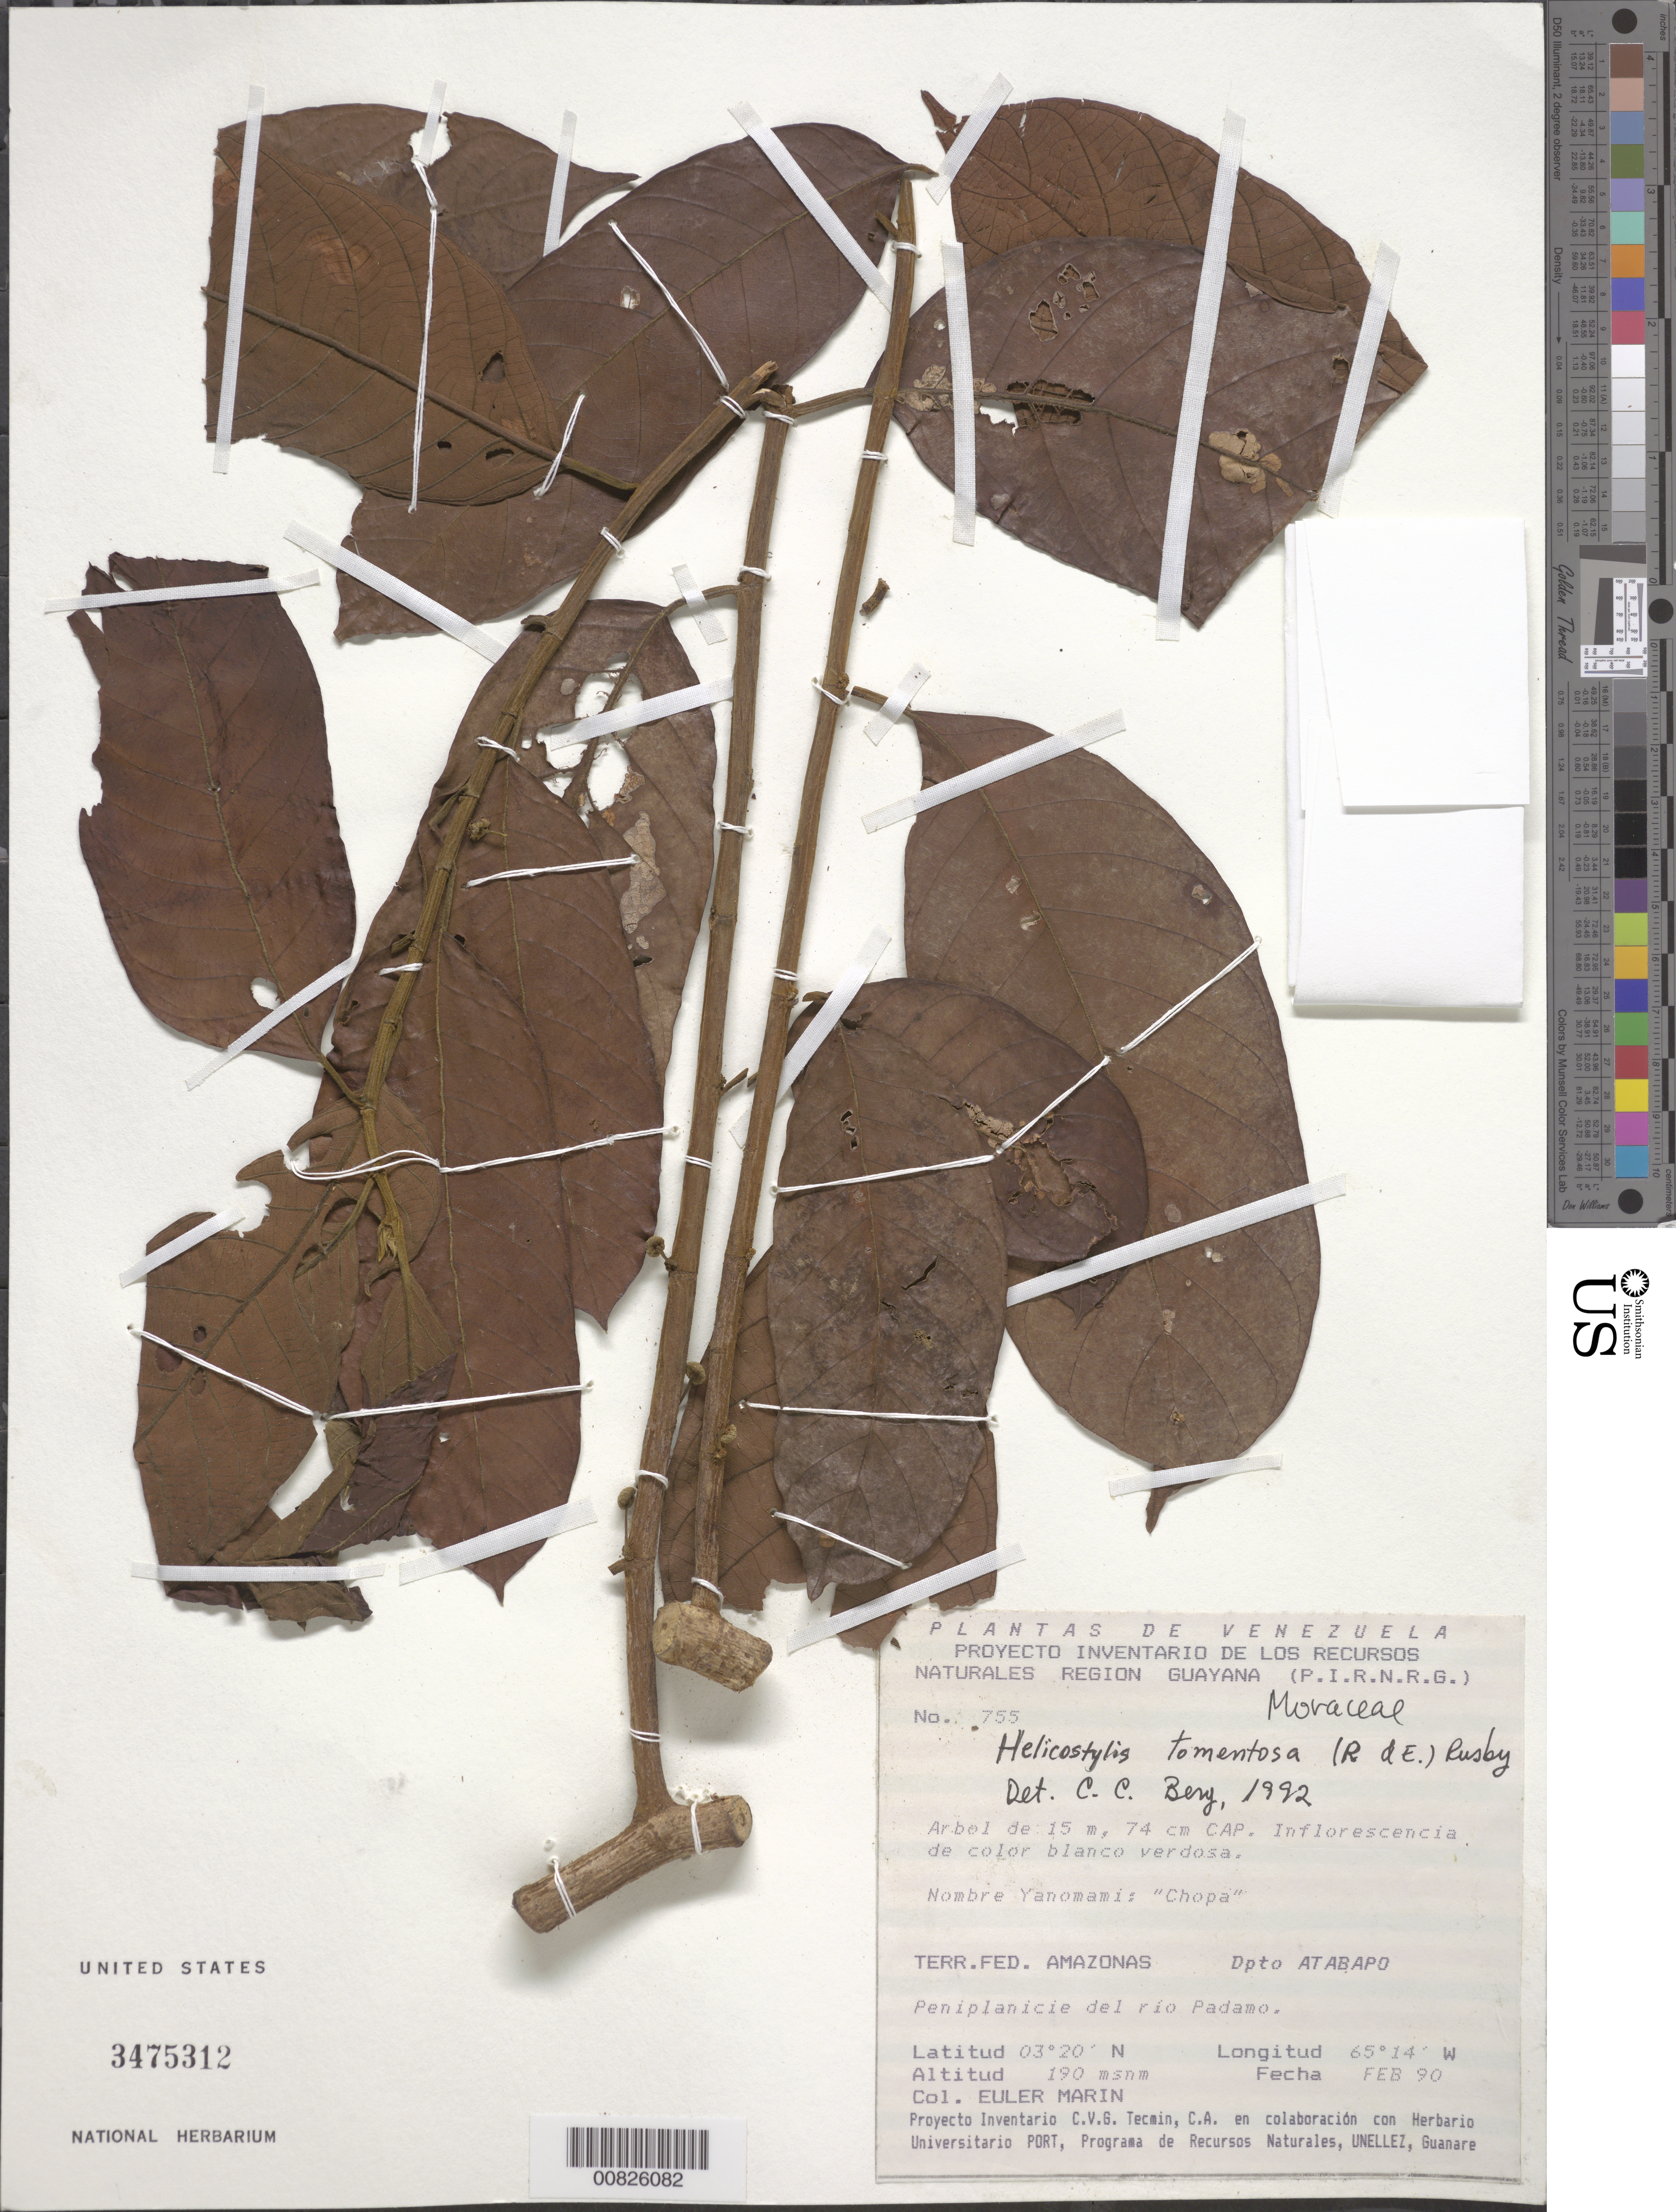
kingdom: Plantae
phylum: Tracheophyta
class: Magnoliopsida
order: Rosales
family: Moraceae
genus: Helicostylis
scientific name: Helicostylis tomentosa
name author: (Poepp. & Endl.) Rusby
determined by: Berg, C. C.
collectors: E. Marin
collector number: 755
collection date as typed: Feb-90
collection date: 1990-02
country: Venezuela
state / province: Amazonas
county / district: Atabapo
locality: Río Padamo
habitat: Planicie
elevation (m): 180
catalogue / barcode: US 3475312